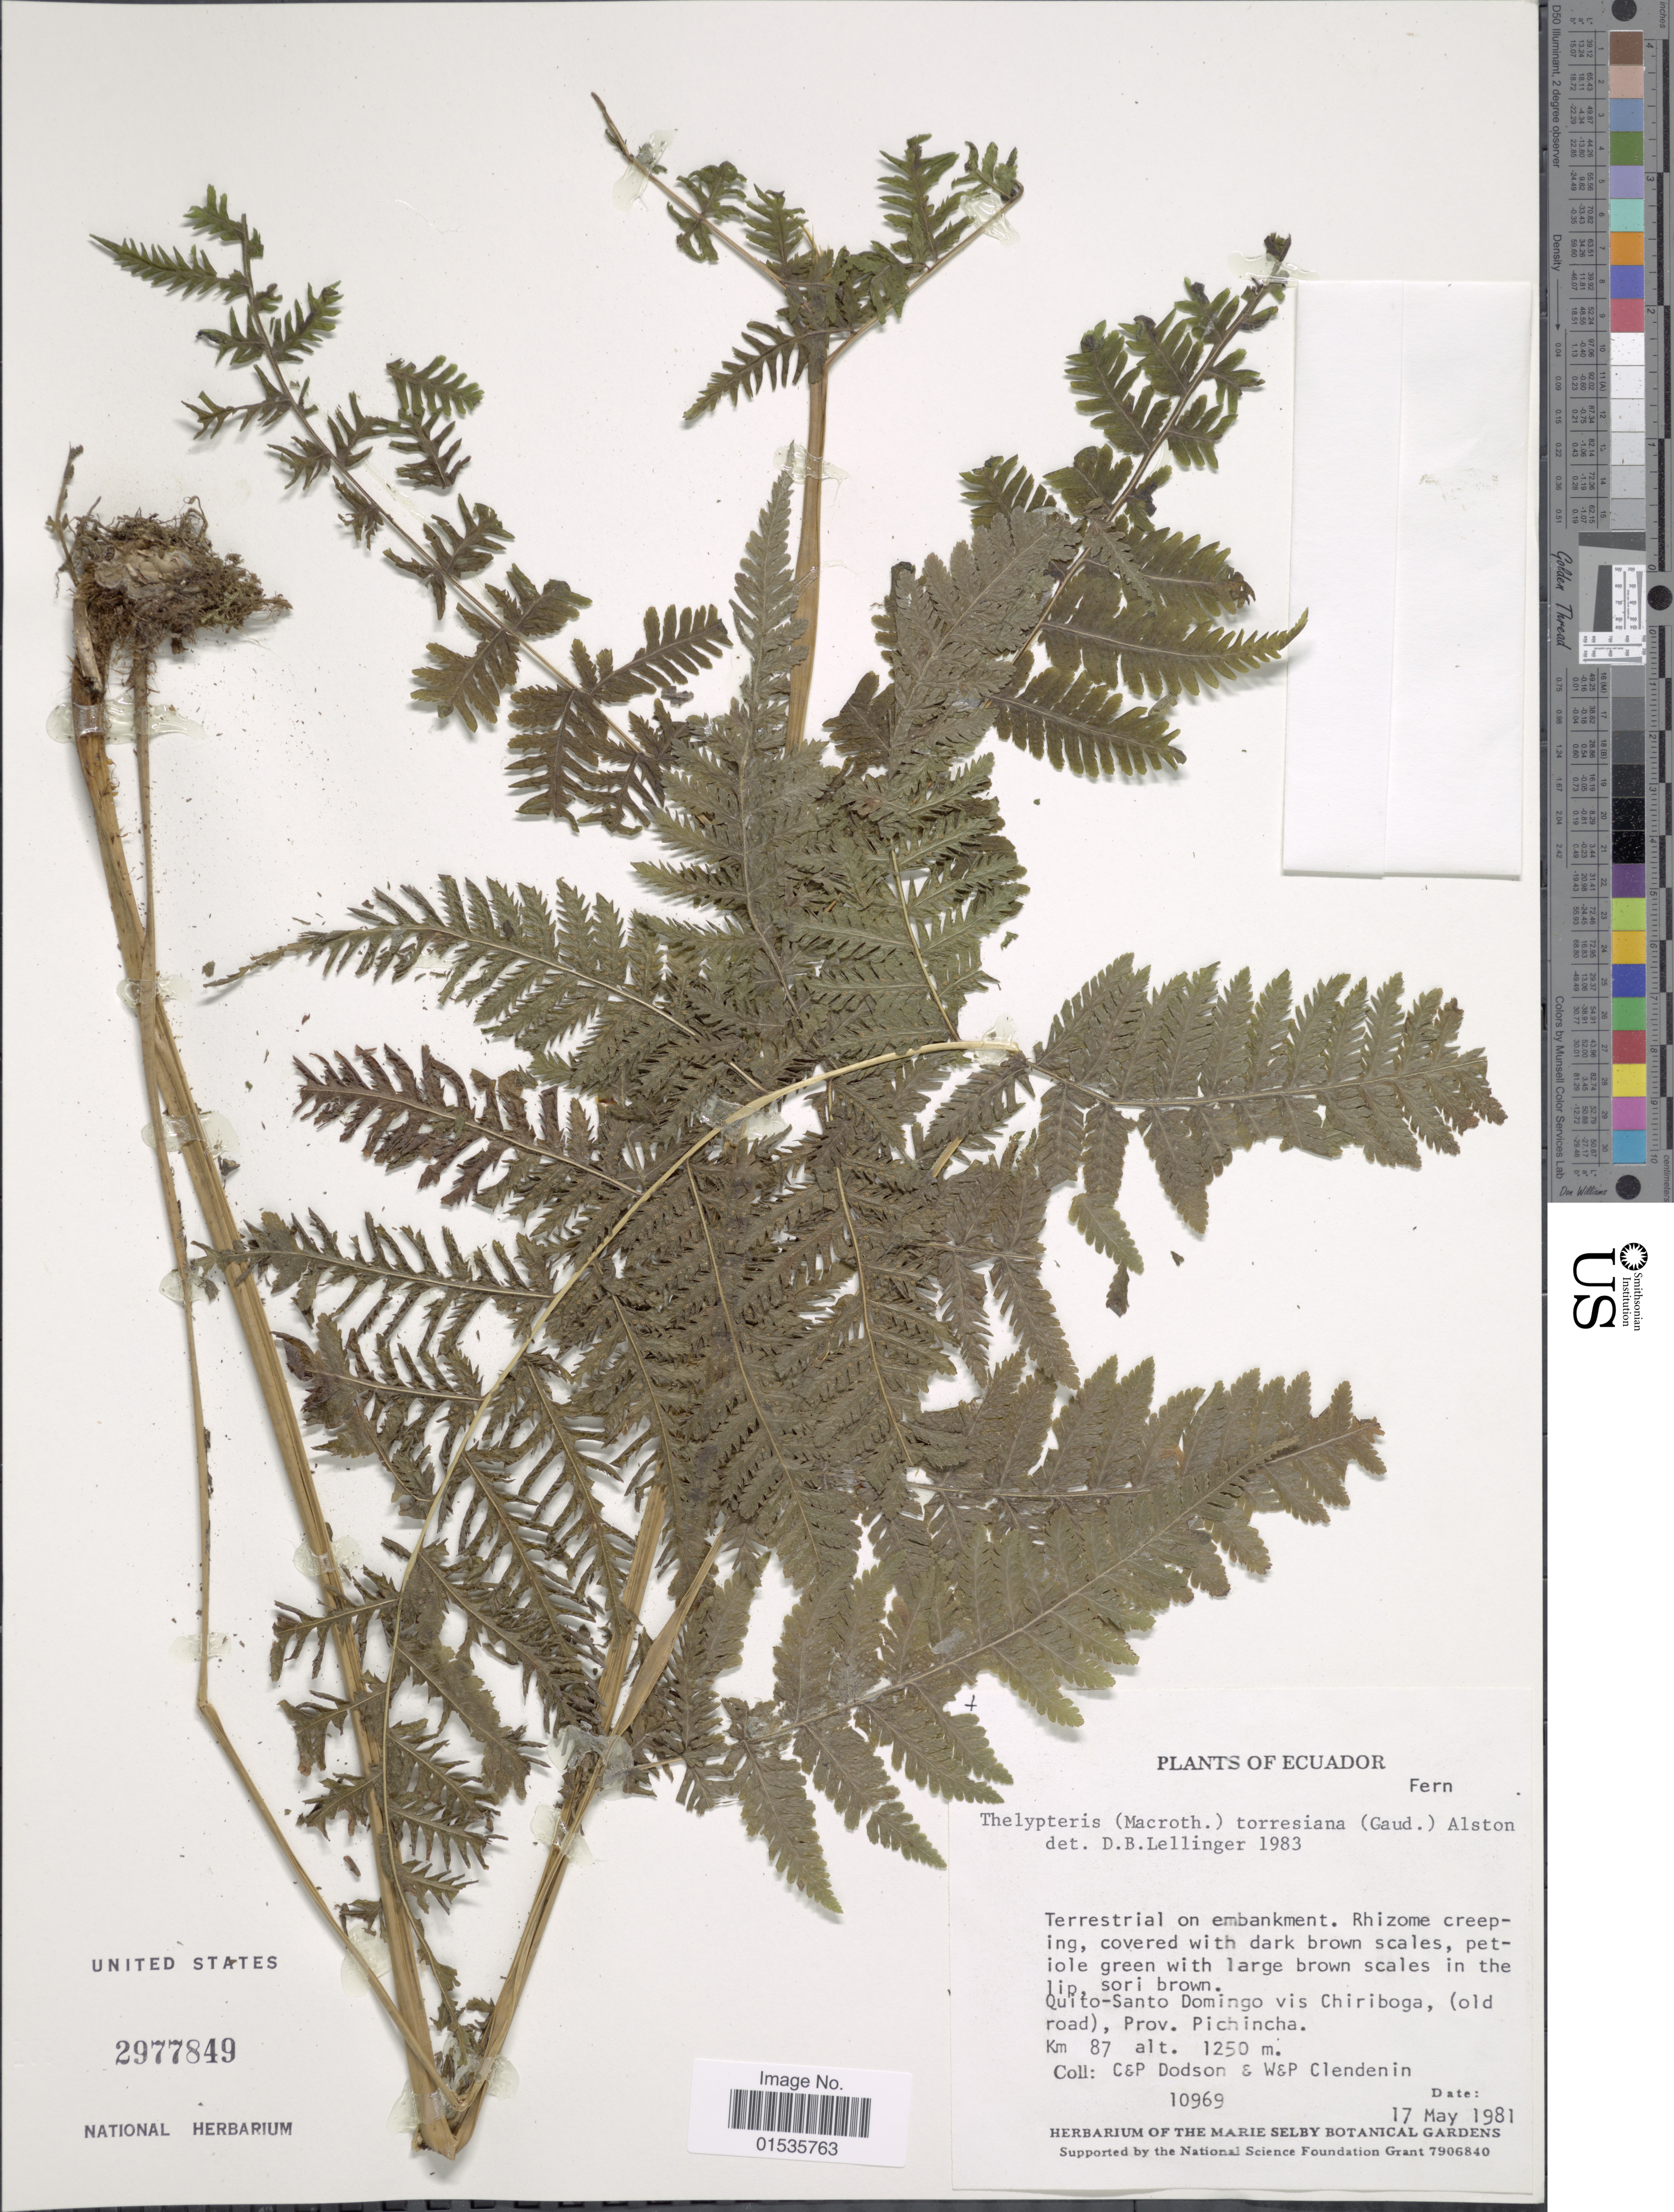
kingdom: Plantae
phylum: Tracheophyta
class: Polypodiopsida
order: Polypodiales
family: Thelypteridaceae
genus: Macrothelypteris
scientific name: Macrothelypteris torresiana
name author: (Gaudich.) Ching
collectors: C. Dodson, P. M. Dodson, W. Clendenin & P. Clendenin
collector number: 10969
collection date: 1981-05-17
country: Ecuador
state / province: Pichincha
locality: Ecuador, Quito-Santo Domingo vis Chiriboga, (old road), prov. Pichincha, Km 87.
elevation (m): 1250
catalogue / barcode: US 2977849